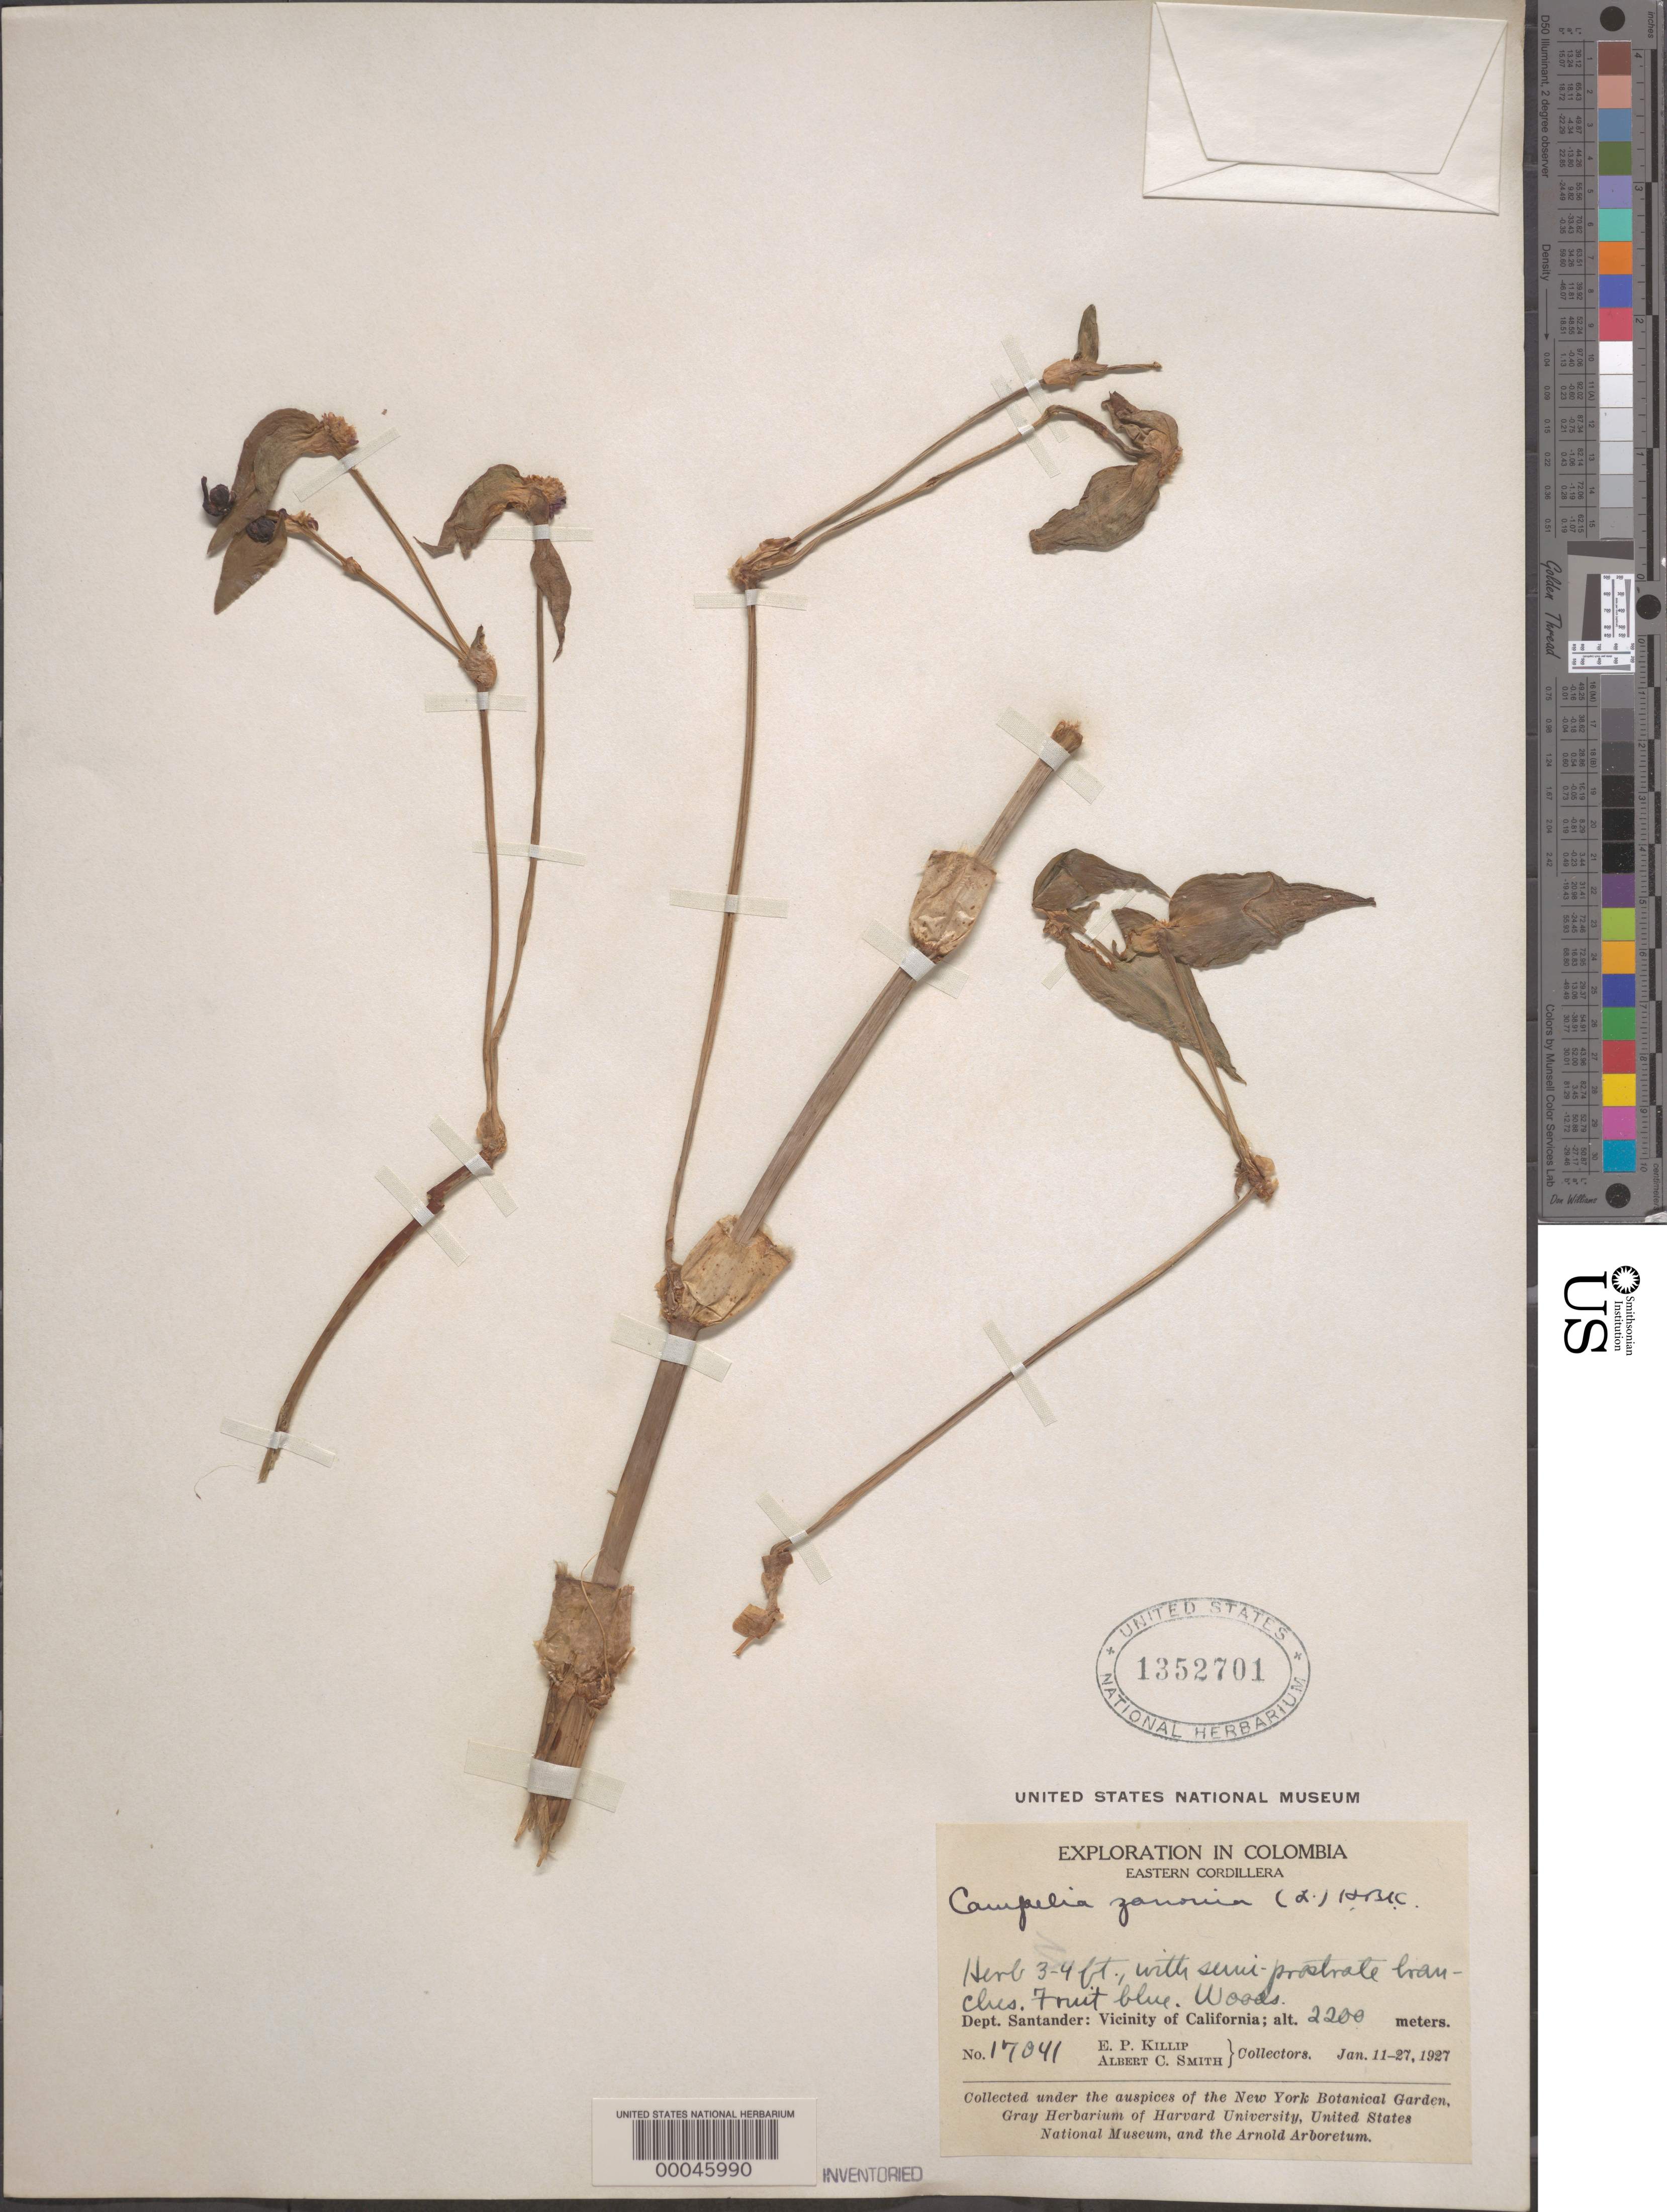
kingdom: Plantae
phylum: Tracheophyta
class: Liliopsida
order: Commelinales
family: Commelinaceae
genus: Tradescantia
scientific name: Tradescantia zanonia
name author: (L.) Sw.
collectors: E. P. Killip & A. C. Smith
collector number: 17041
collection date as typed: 11 Jan 1927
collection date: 1927-01-11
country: Colombia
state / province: Santander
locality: Near California, eastern Cordillera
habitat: Woods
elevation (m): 2200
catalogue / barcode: US 1352701